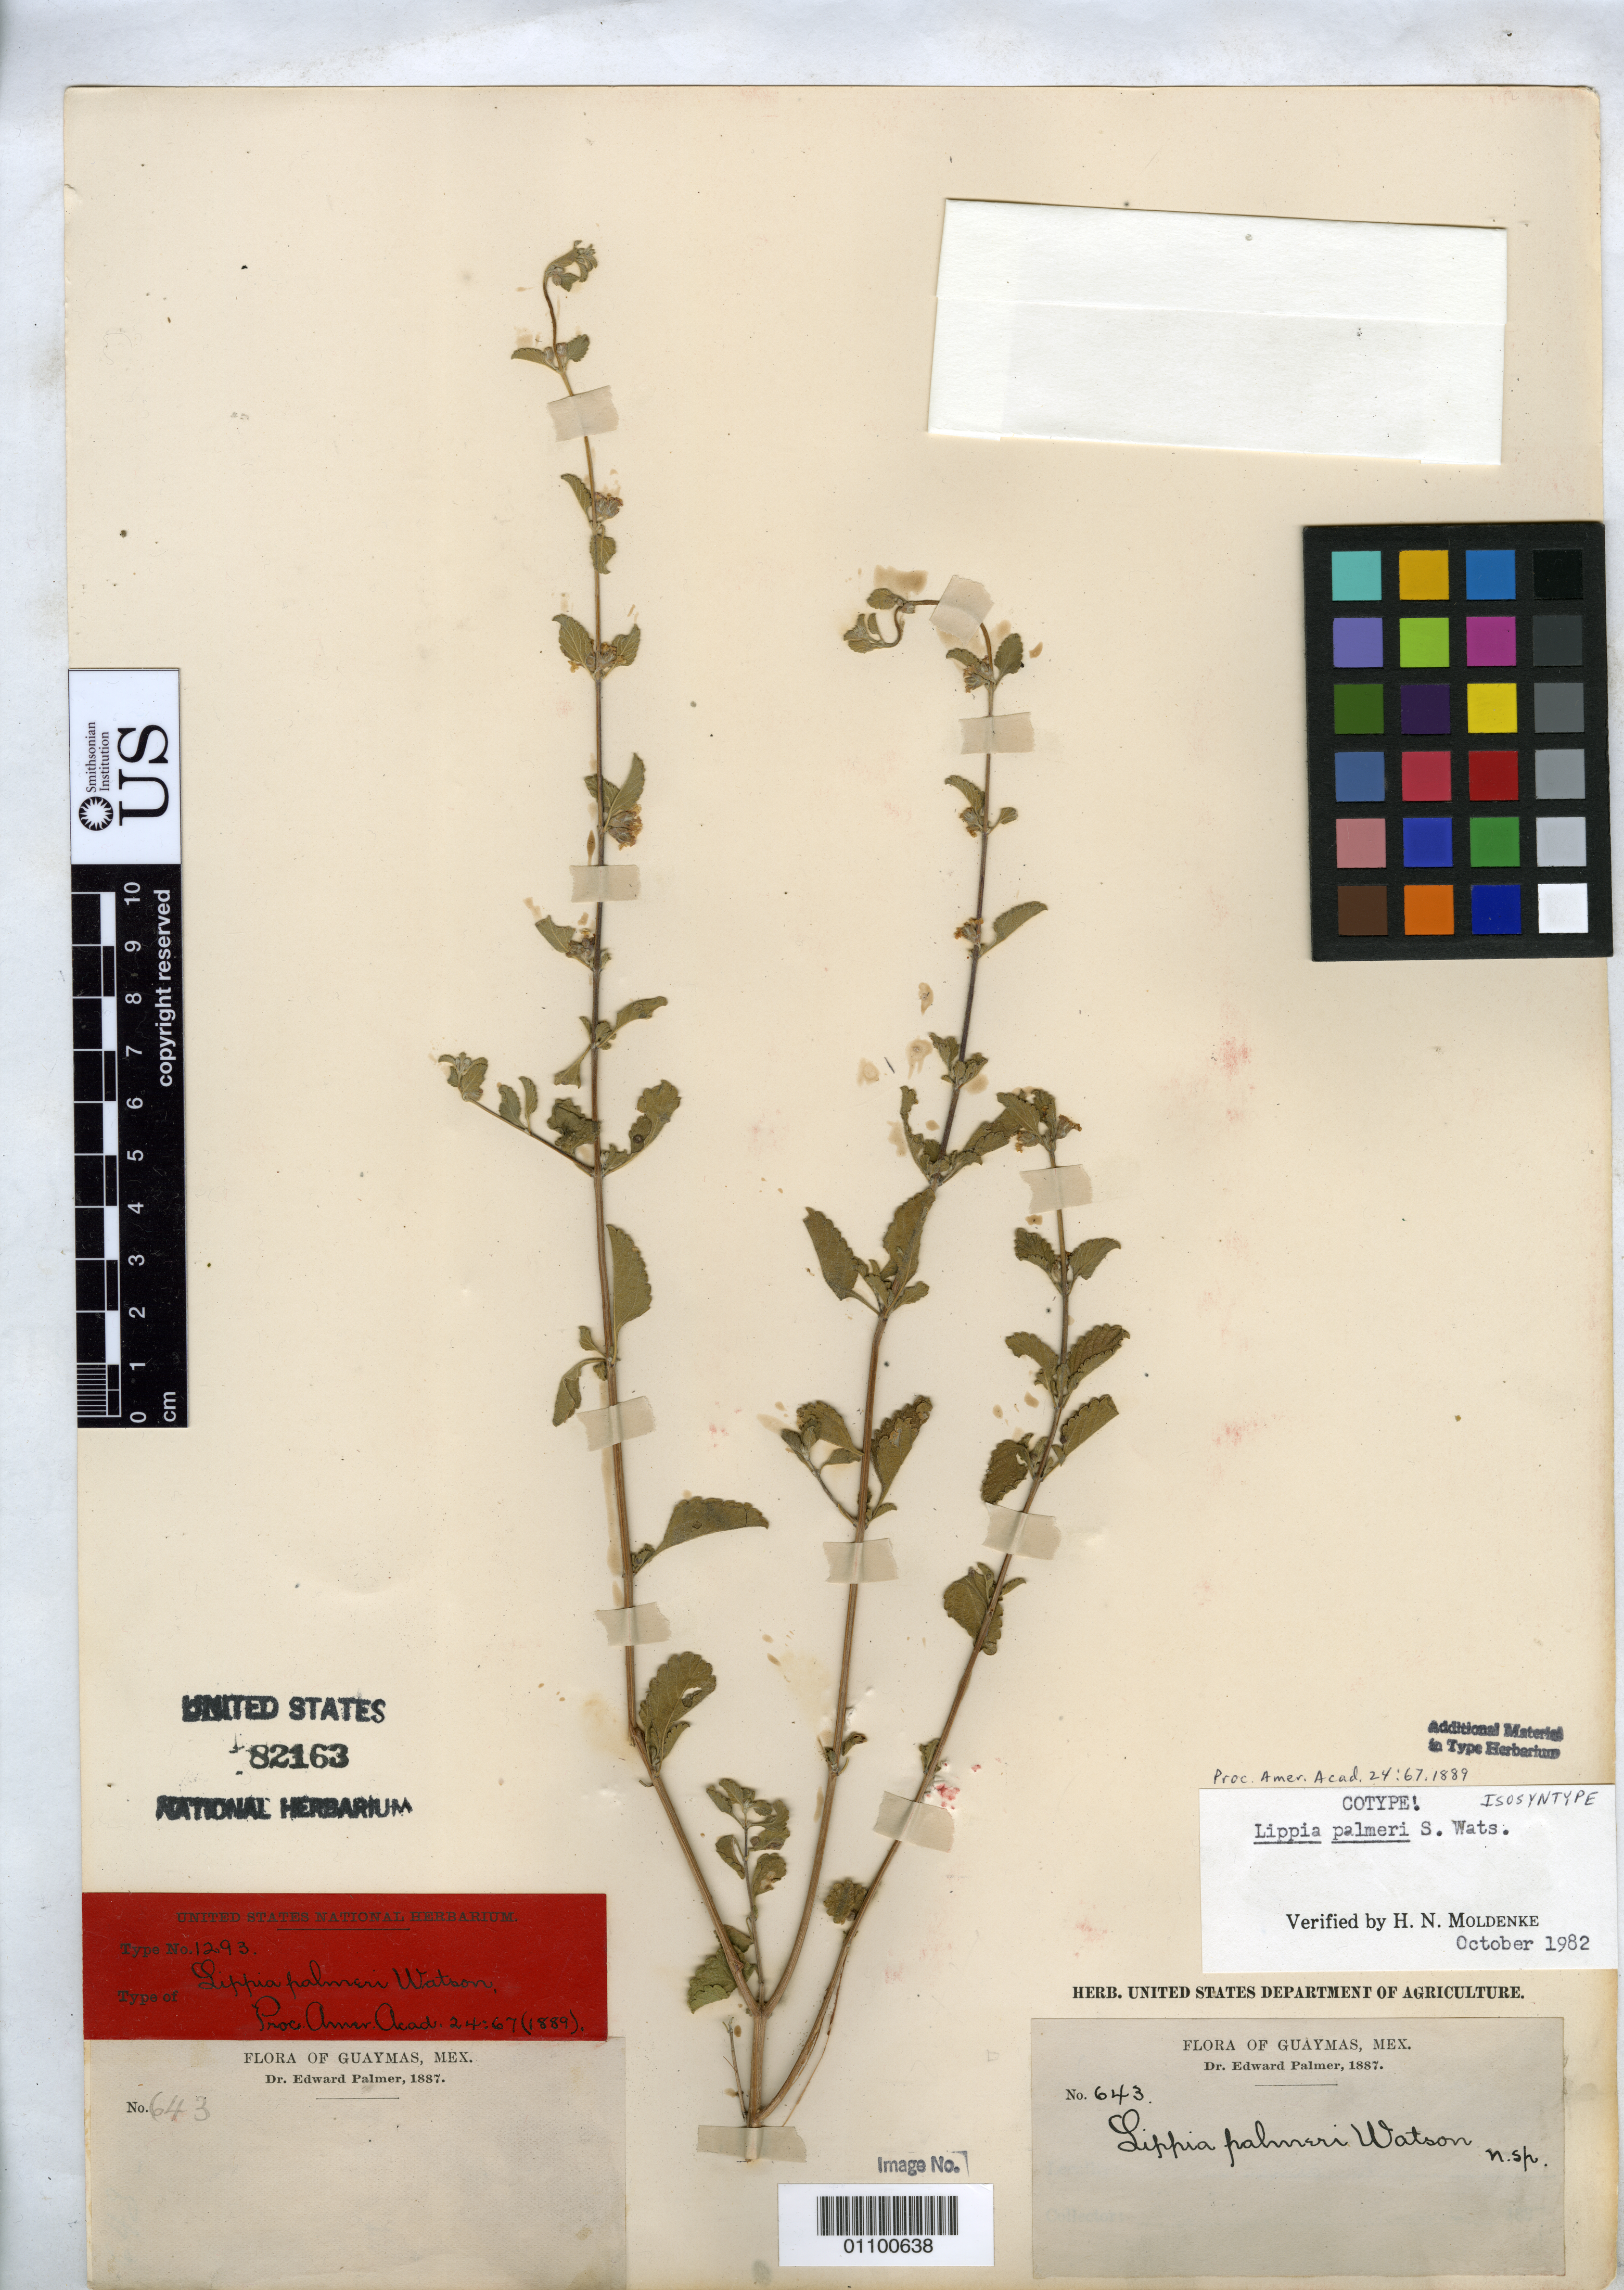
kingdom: Plantae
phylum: Tracheophyta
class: Magnoliopsida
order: Lamiales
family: Verbenaceae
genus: Lippia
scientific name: Lippia palmeri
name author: S. Watson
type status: Syntype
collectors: E. Palmer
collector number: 643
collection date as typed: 1887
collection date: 1887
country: Mexico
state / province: Sonora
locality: Guaymas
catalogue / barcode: US 82163